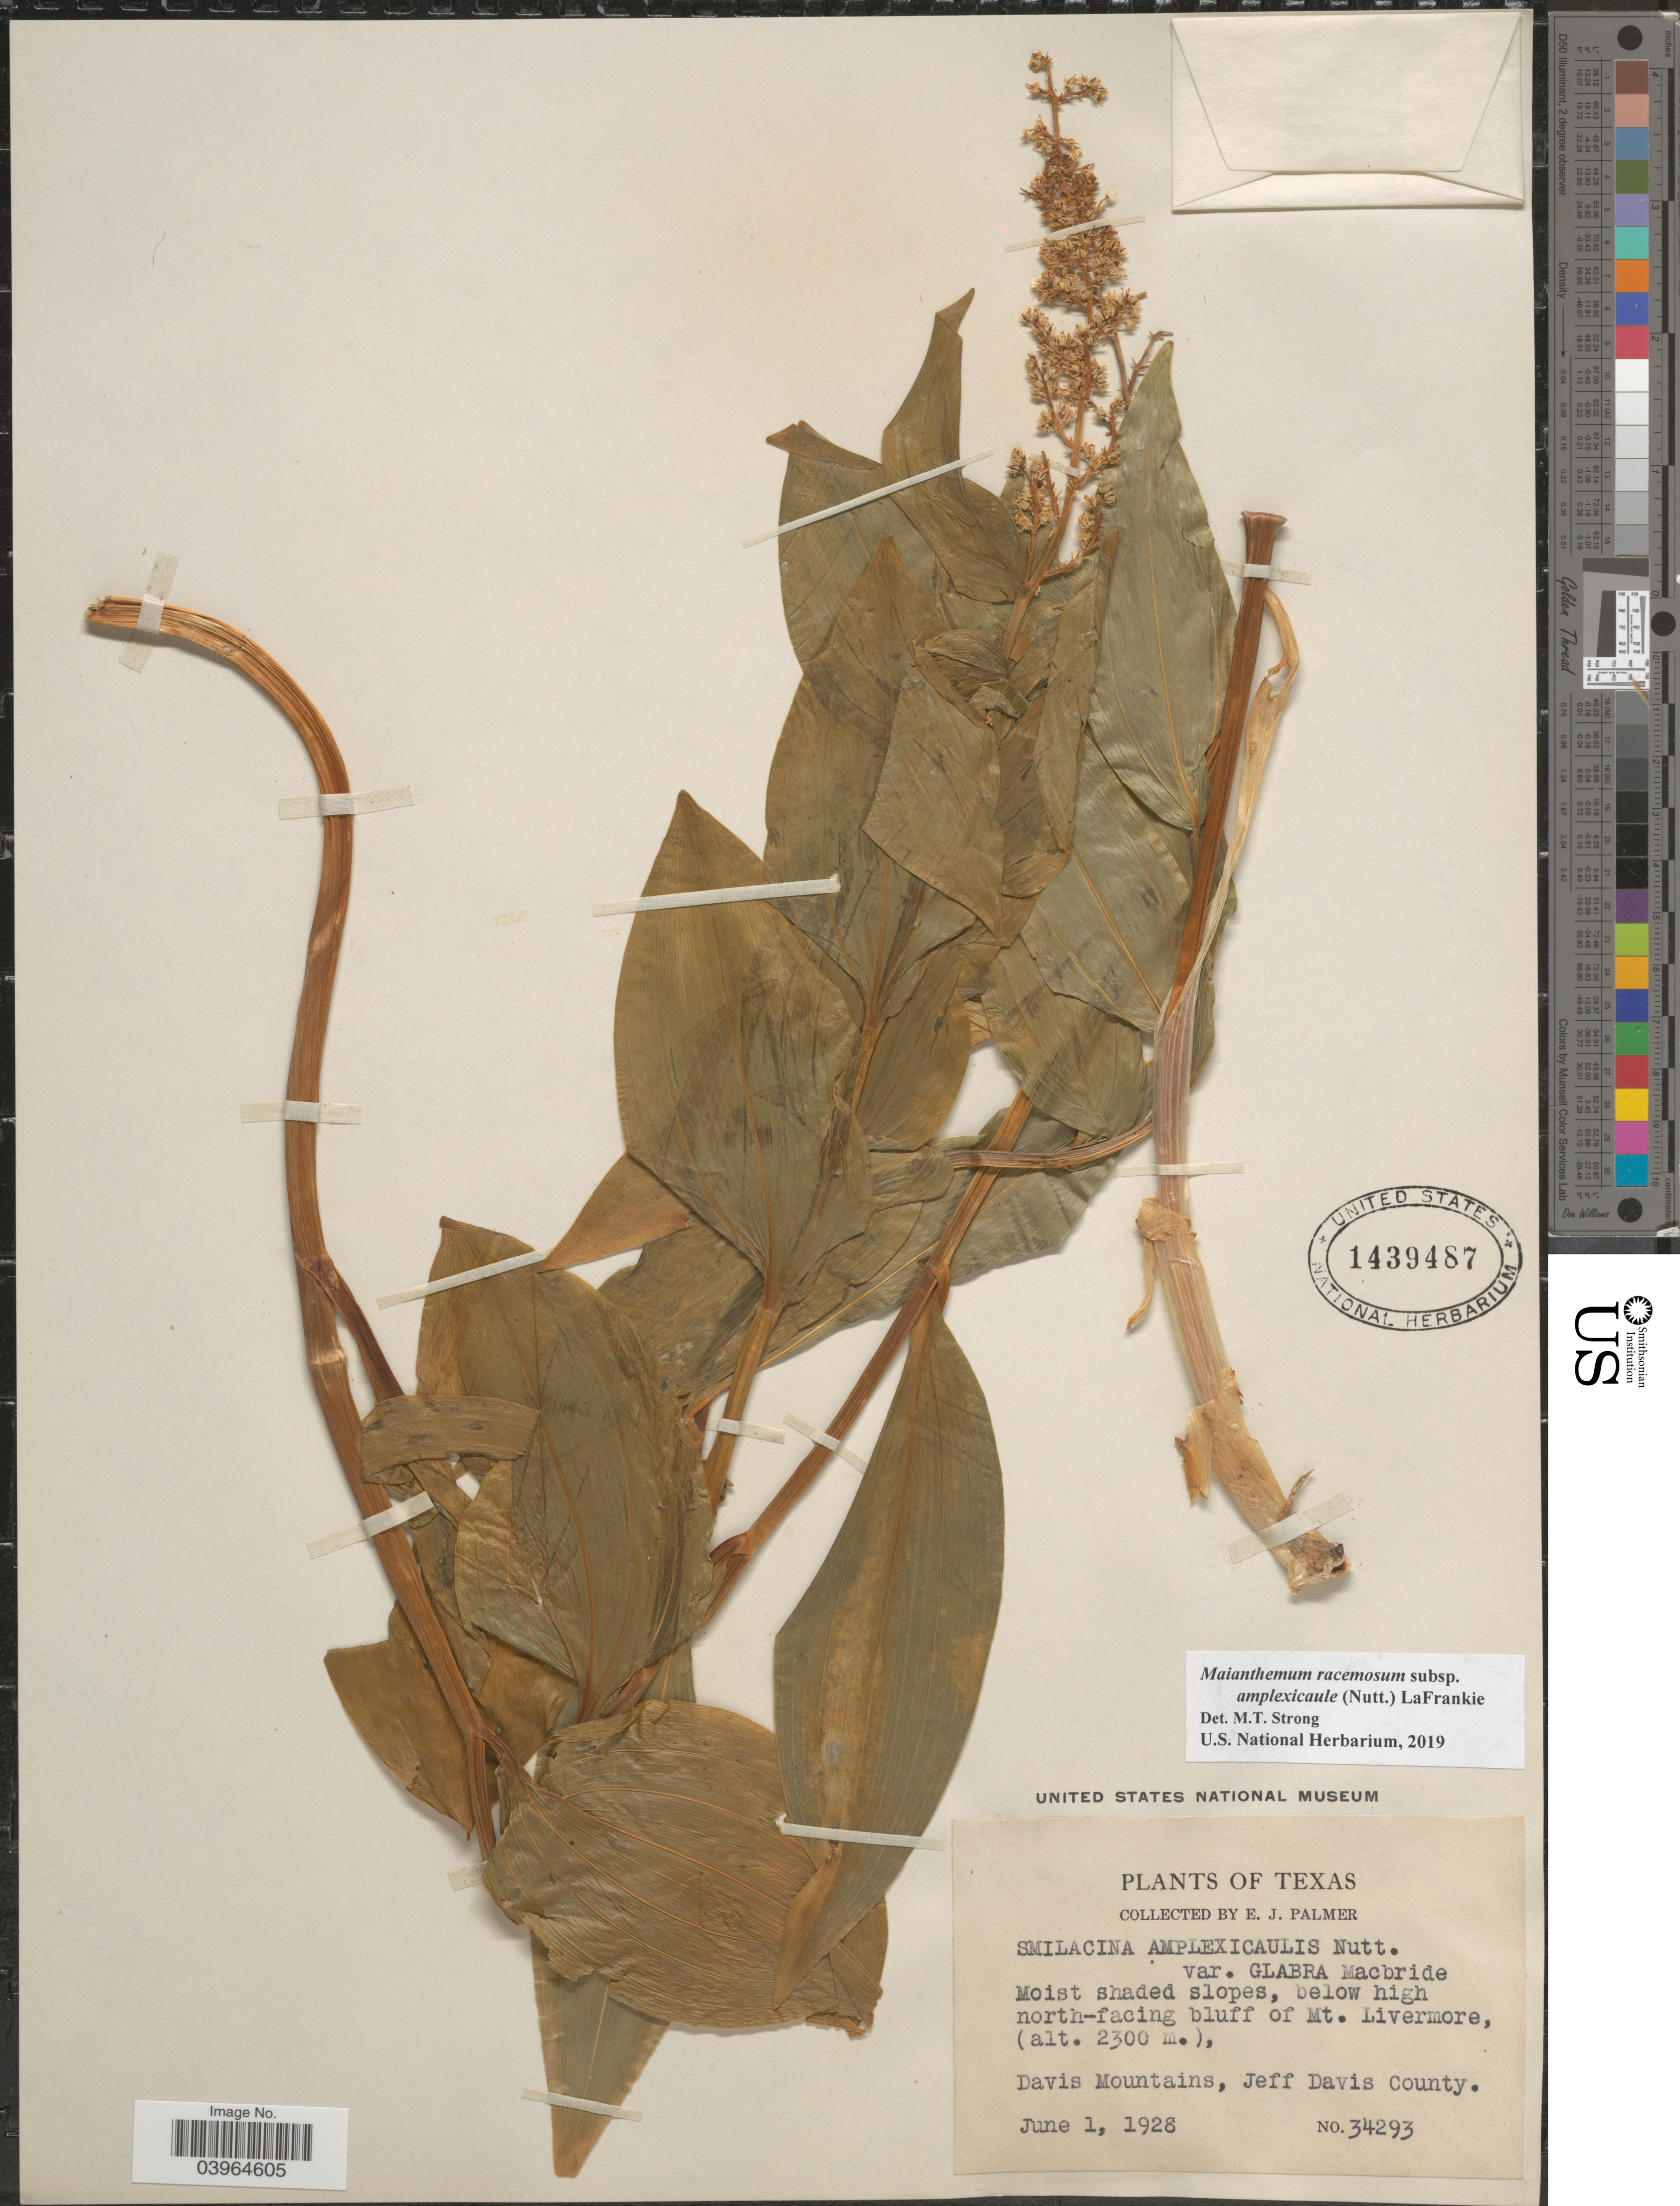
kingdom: Plantae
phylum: Tracheophyta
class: Liliopsida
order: Asparagales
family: Asparagaceae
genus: Maianthemum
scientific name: Maianthemum racemosum subsp. amplexicaule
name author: (Nutt.) LaFrankie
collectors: E. J. Palmer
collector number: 34293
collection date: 1928-06-01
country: United States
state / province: Texas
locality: Below high north-facing bluff of Mt. Livermore, Davis Mountains, Jeff Davis County.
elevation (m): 2300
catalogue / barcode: US 1439487